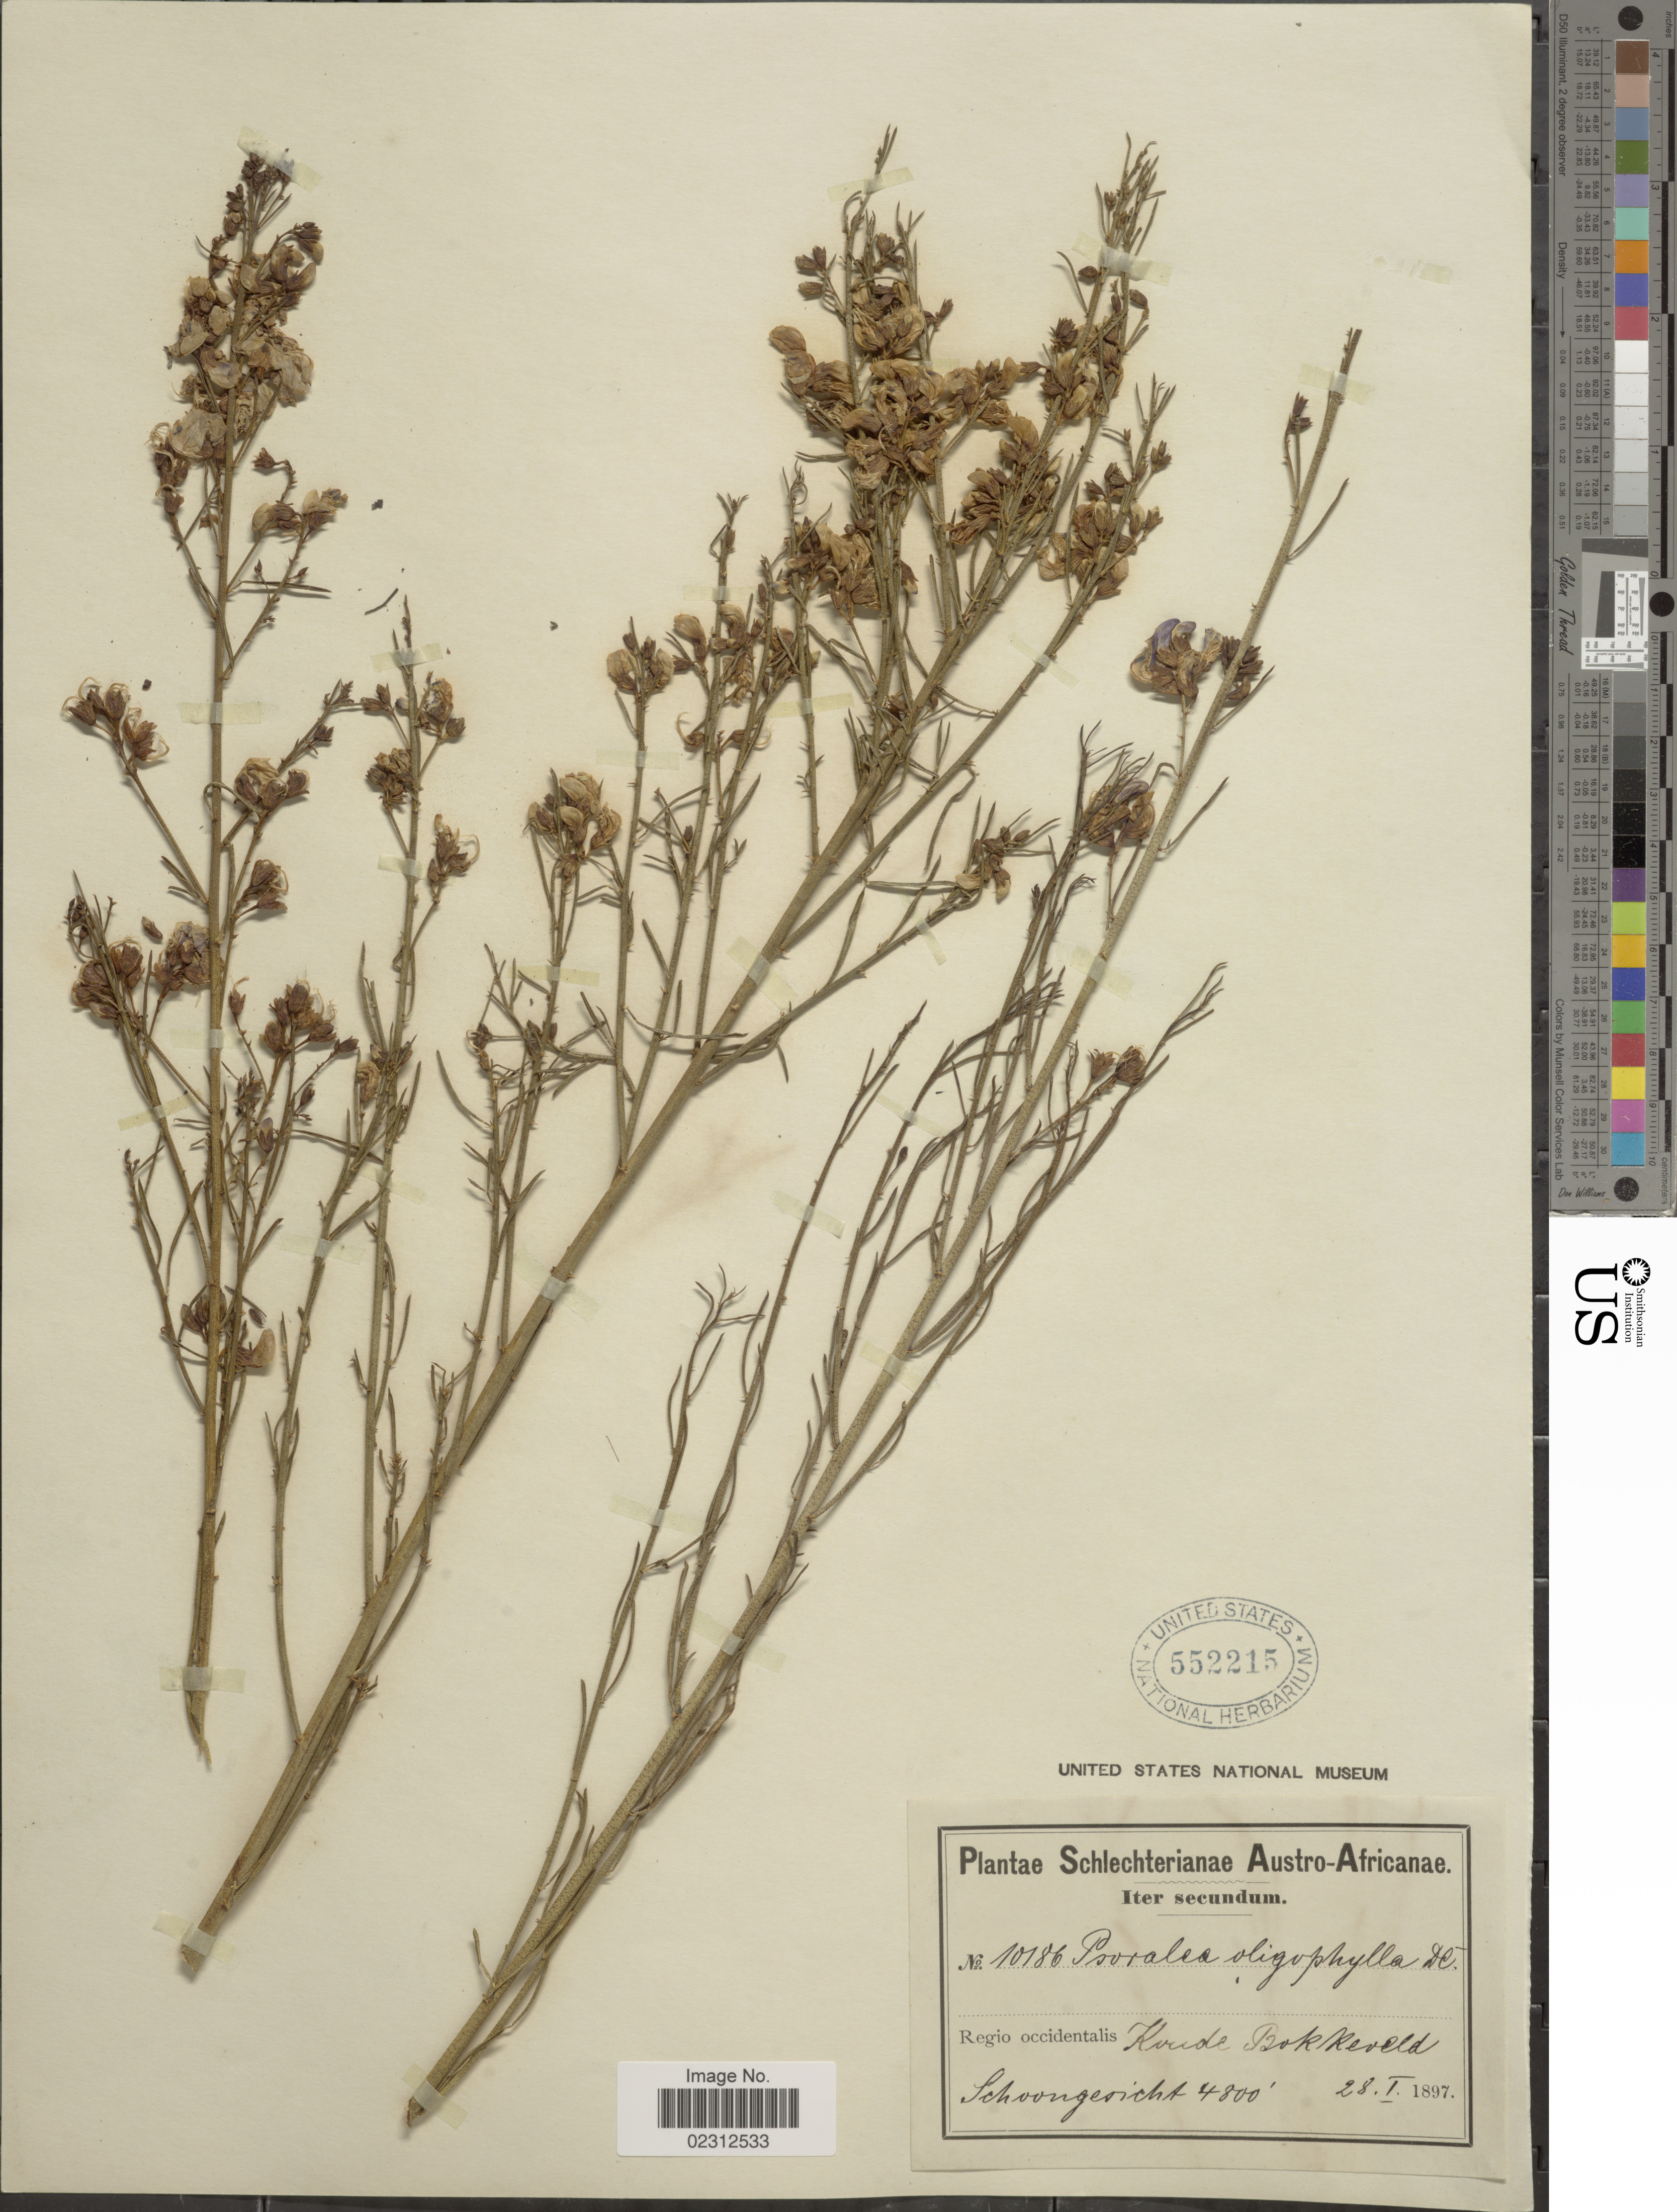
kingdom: Plantae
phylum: Tracheophyta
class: Magnoliopsida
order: Fabales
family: Fabaceae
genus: Psoralea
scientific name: Psoralea oligophylla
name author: Eckl. & Zeyh.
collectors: Schlechter, --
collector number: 10186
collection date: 1897-01-28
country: South Africa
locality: Koude Bokkeveld, Schoongesicht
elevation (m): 1463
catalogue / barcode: US 552215